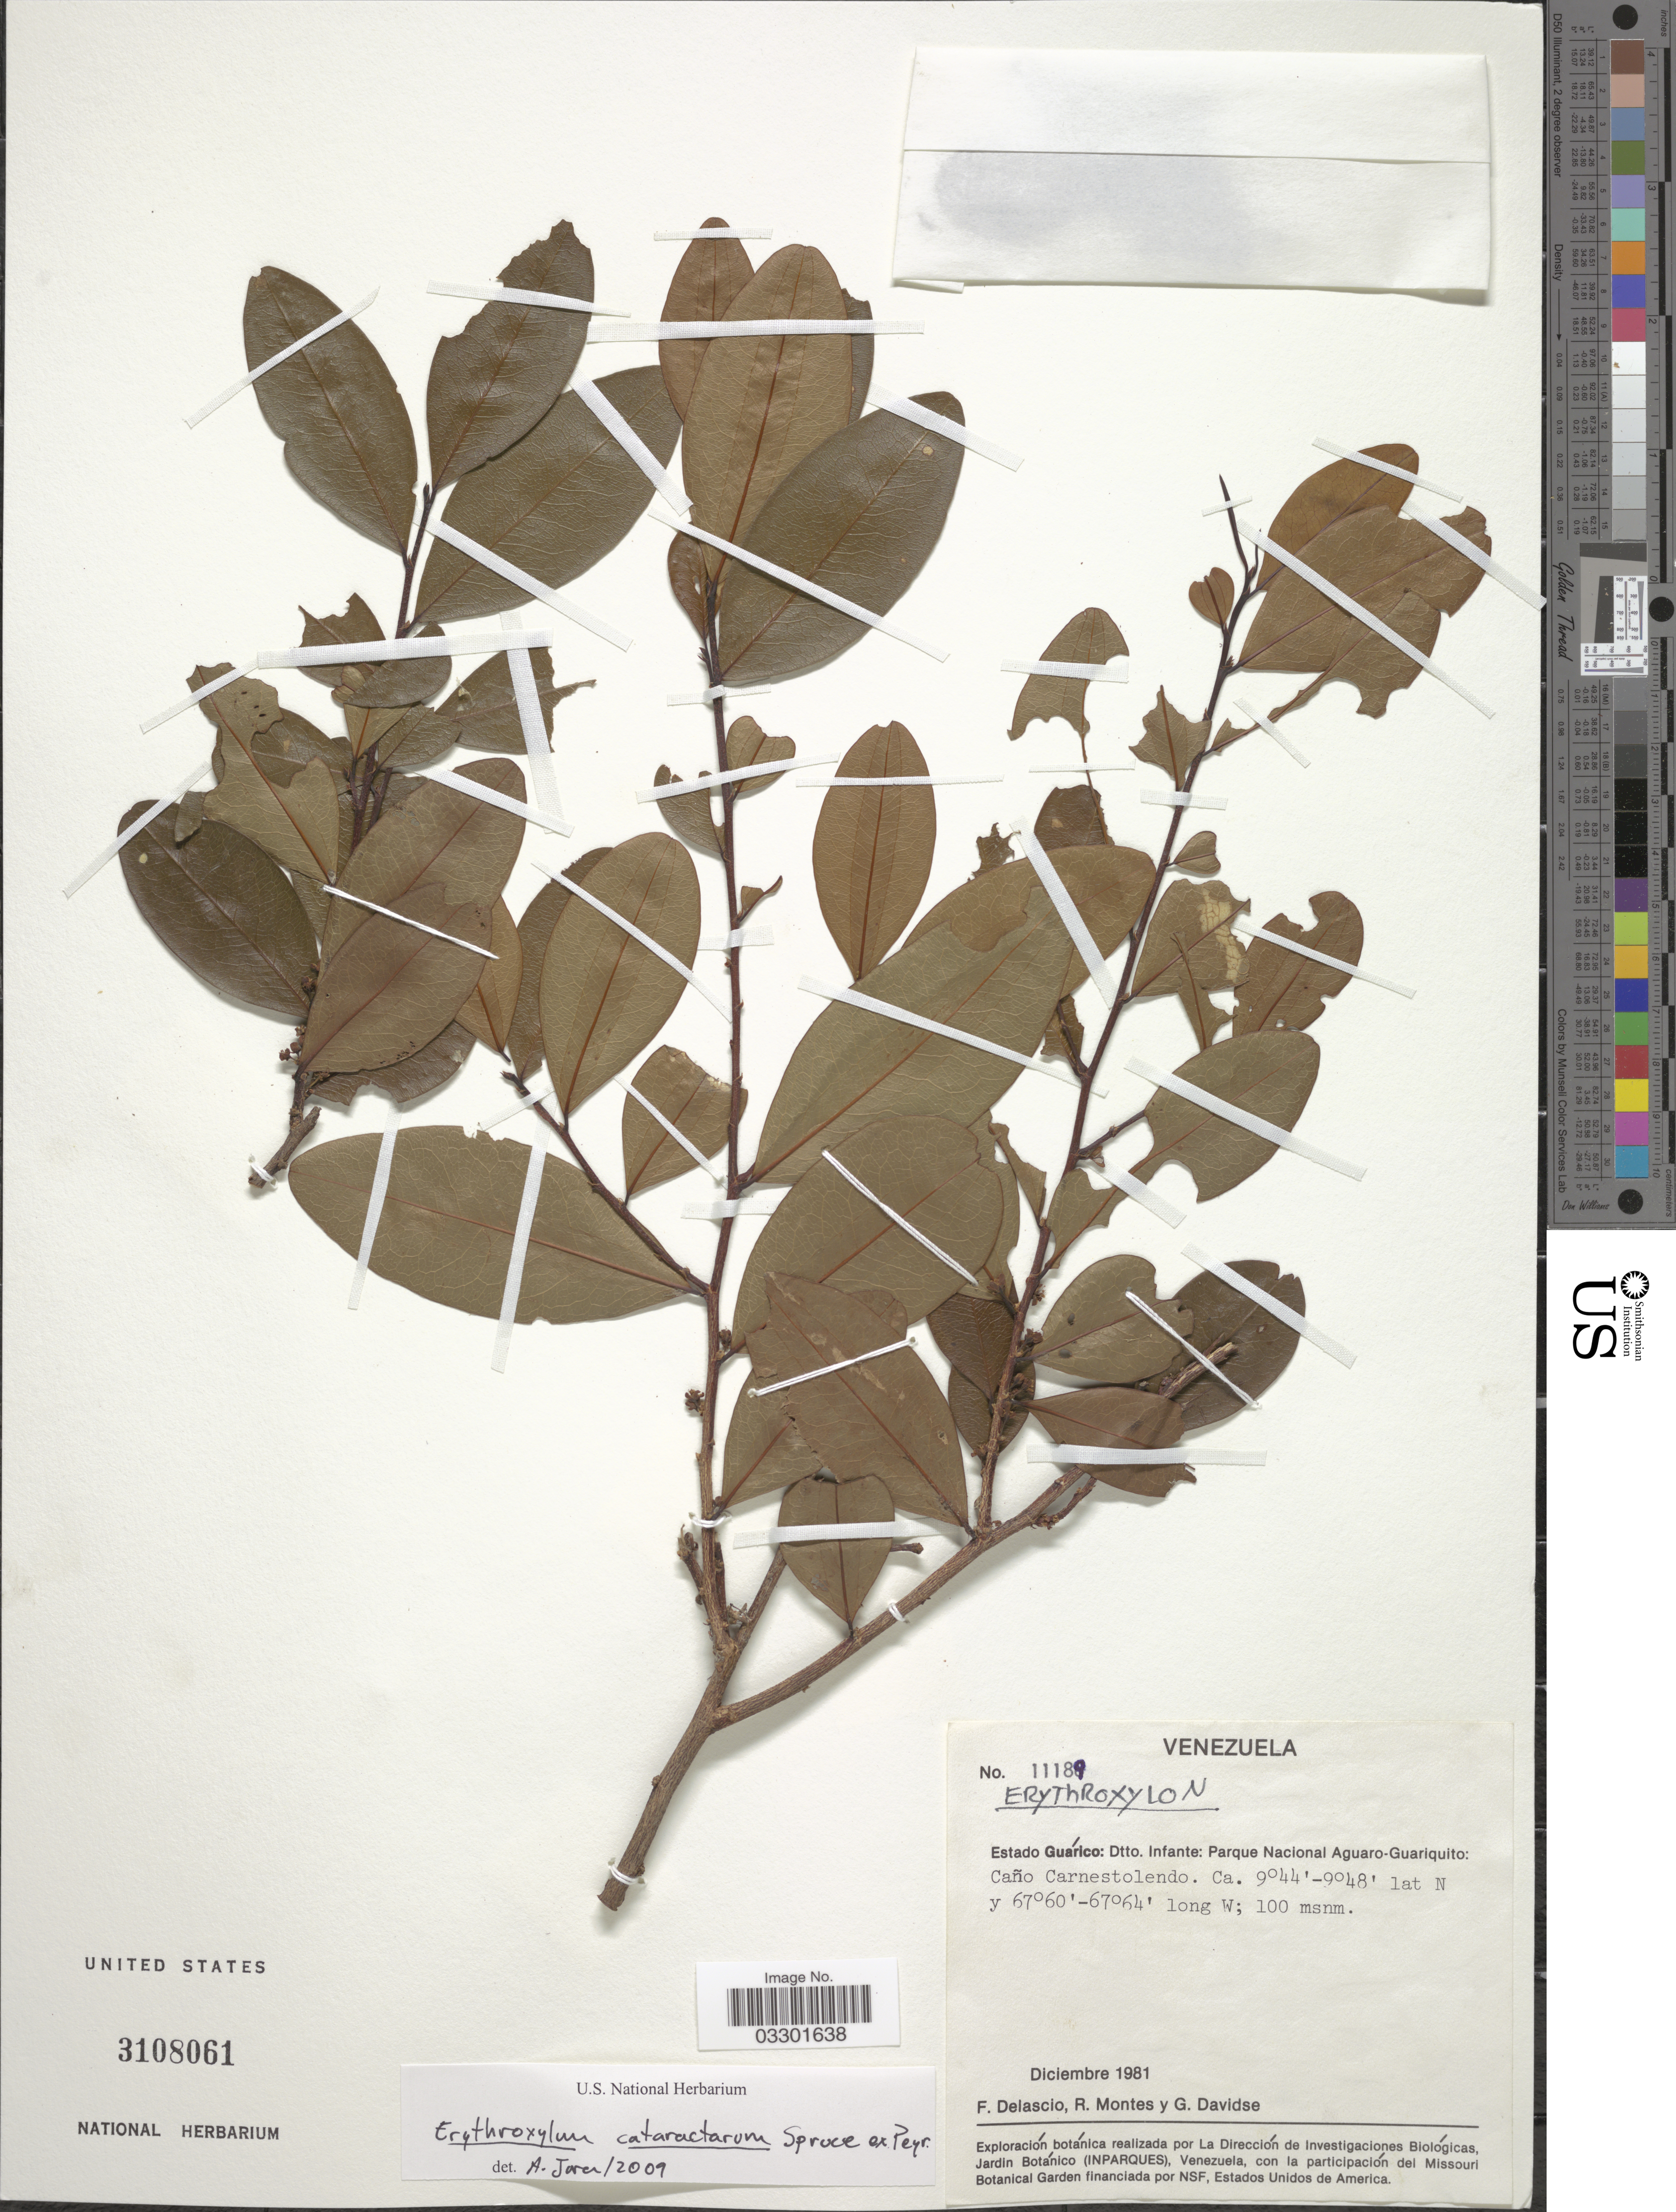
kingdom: Plantae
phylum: Tracheophyta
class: Magnoliopsida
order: Malpighiales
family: Erythroxylaceae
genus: Erythroxylum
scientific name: Erythroxylum cataractarum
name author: Spruce ex Peyr.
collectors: F. Delascio C., R. Montes & G. Davidse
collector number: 11189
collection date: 1981-12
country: Venezuela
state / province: Guarico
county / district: Leonardo Infante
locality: Dtto. Infante: Parque Nacional Aguaro-Guariquito: Caño Carnestolendo.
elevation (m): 100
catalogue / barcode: US 3108061